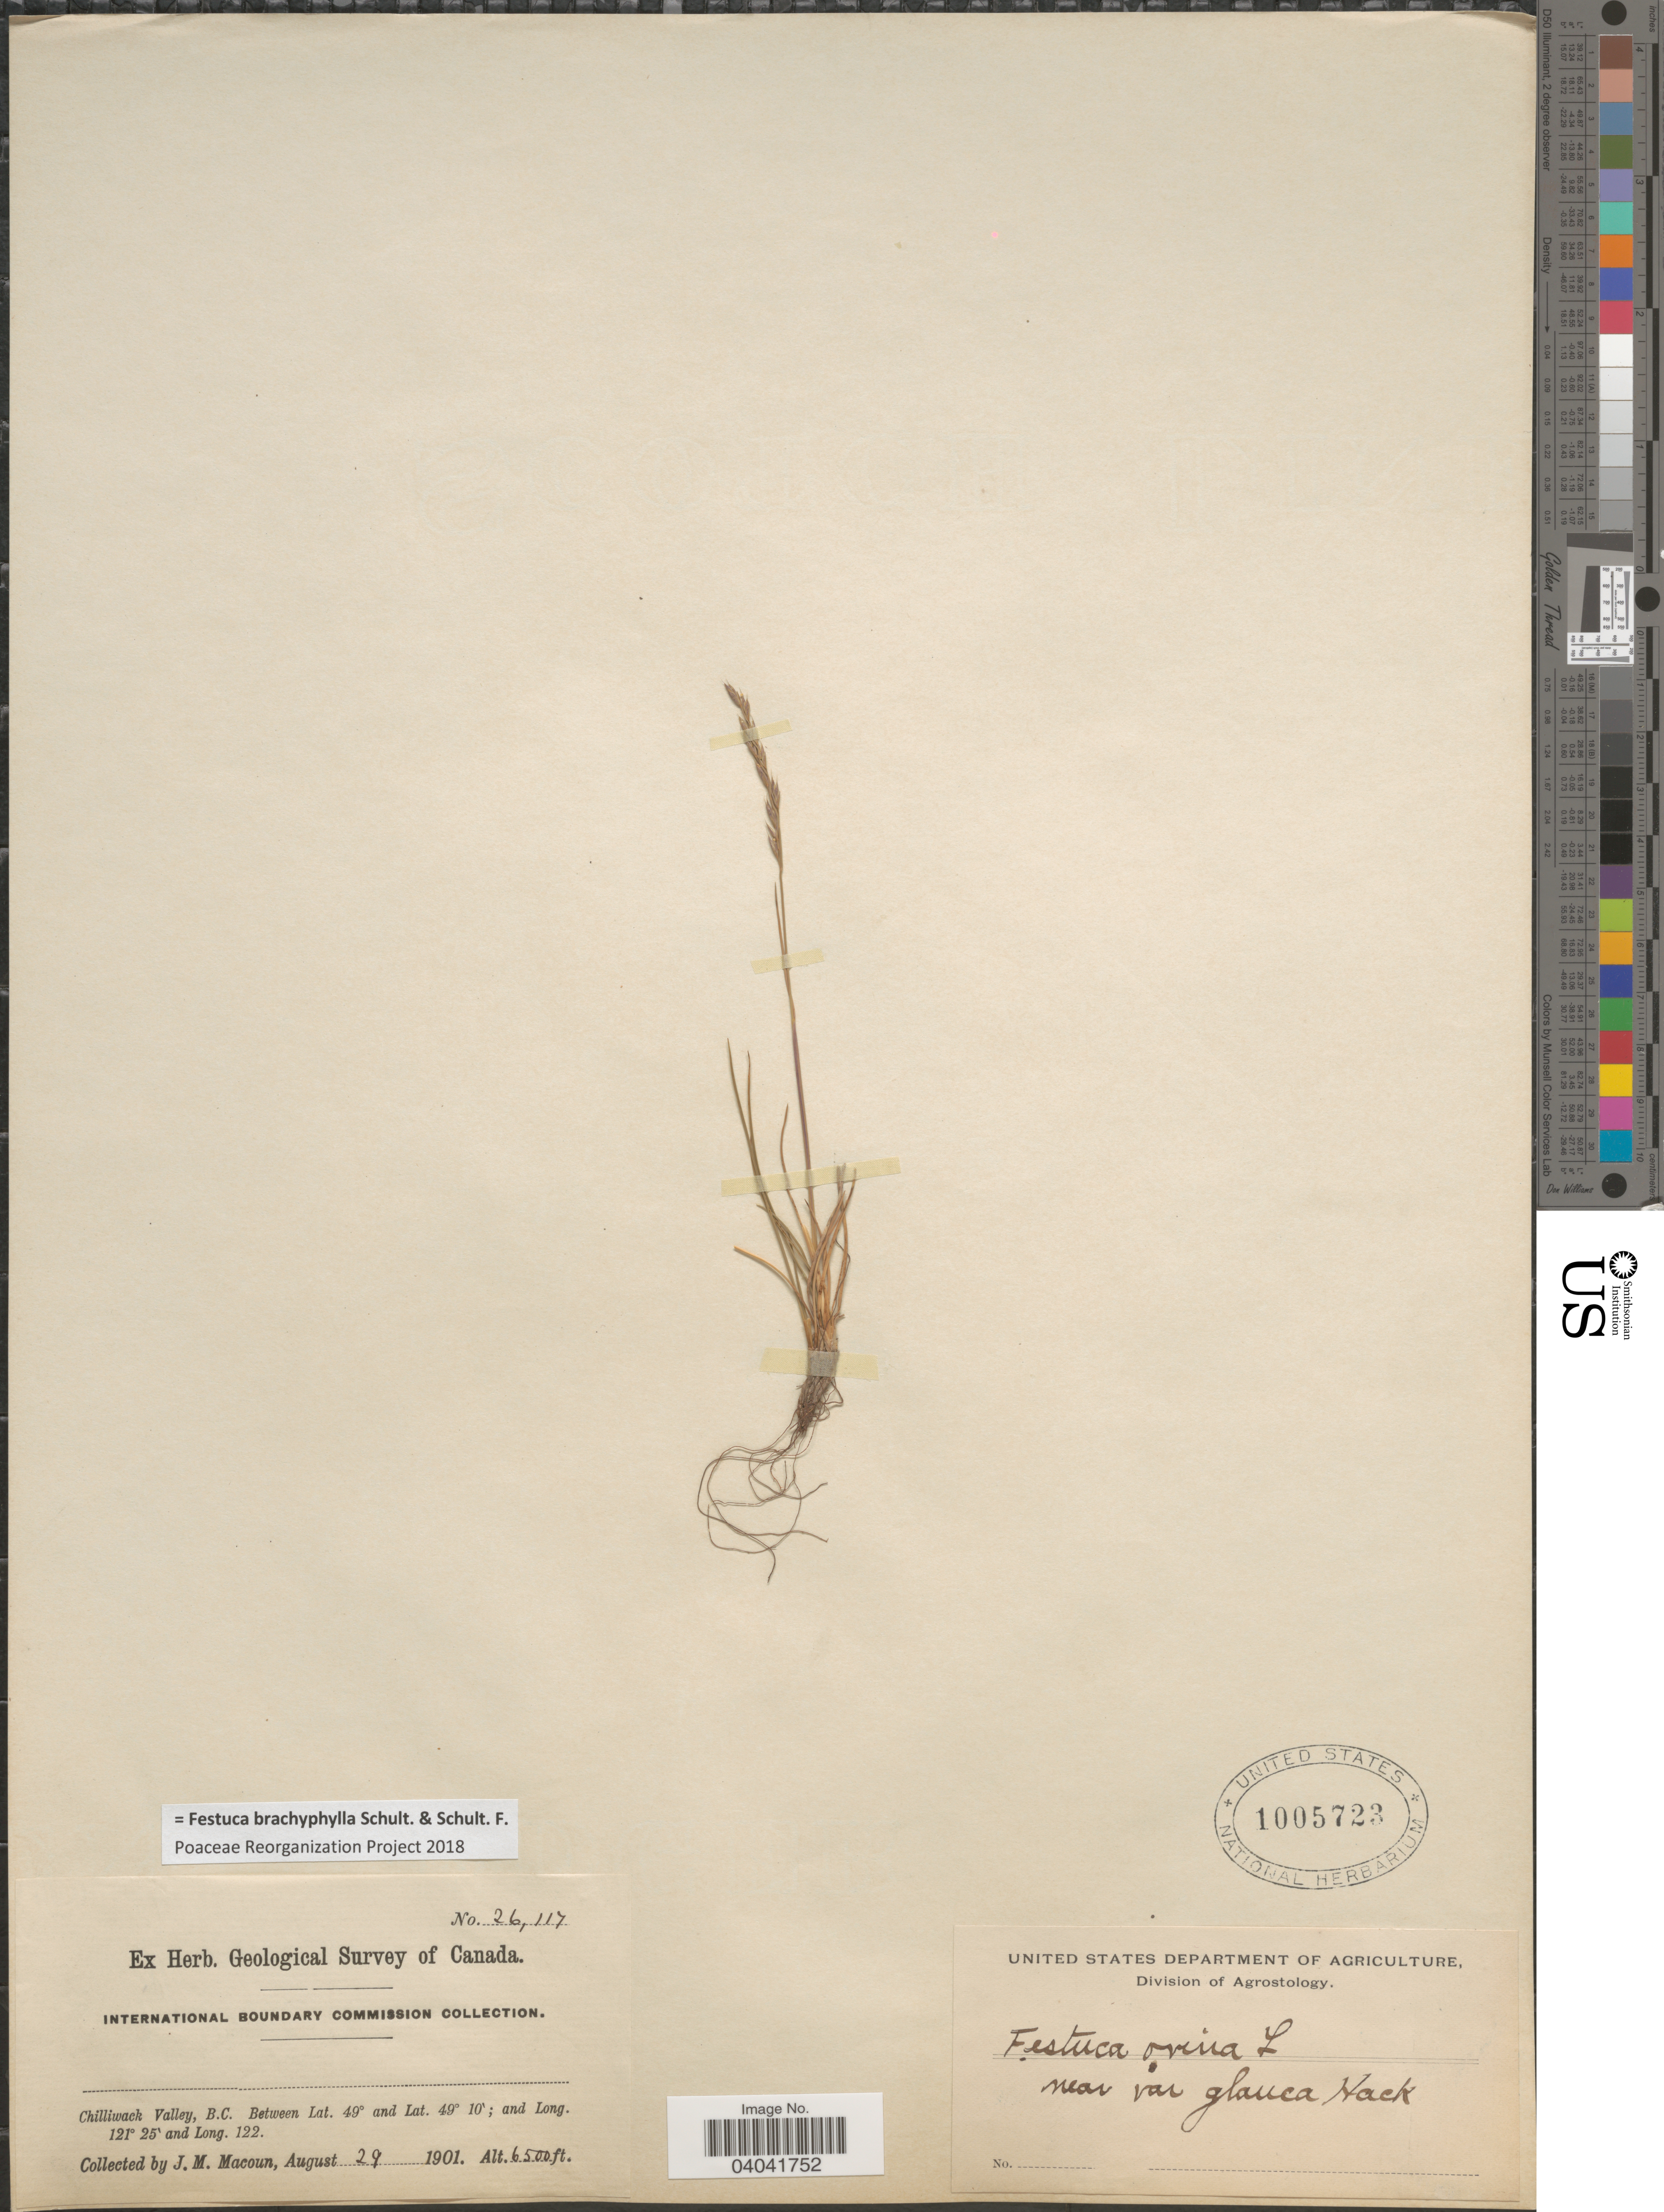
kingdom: Plantae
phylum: Tracheophyta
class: Liliopsida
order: Poales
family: Poaceae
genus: Festuca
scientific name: Festuca brachyphylla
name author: Schult. & Schult. f.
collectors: J. M. Macoun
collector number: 26117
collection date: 1901-08-29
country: Canada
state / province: British Columbia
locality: Chilliwack Valley, B.C.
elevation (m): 1981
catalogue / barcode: US 1005723